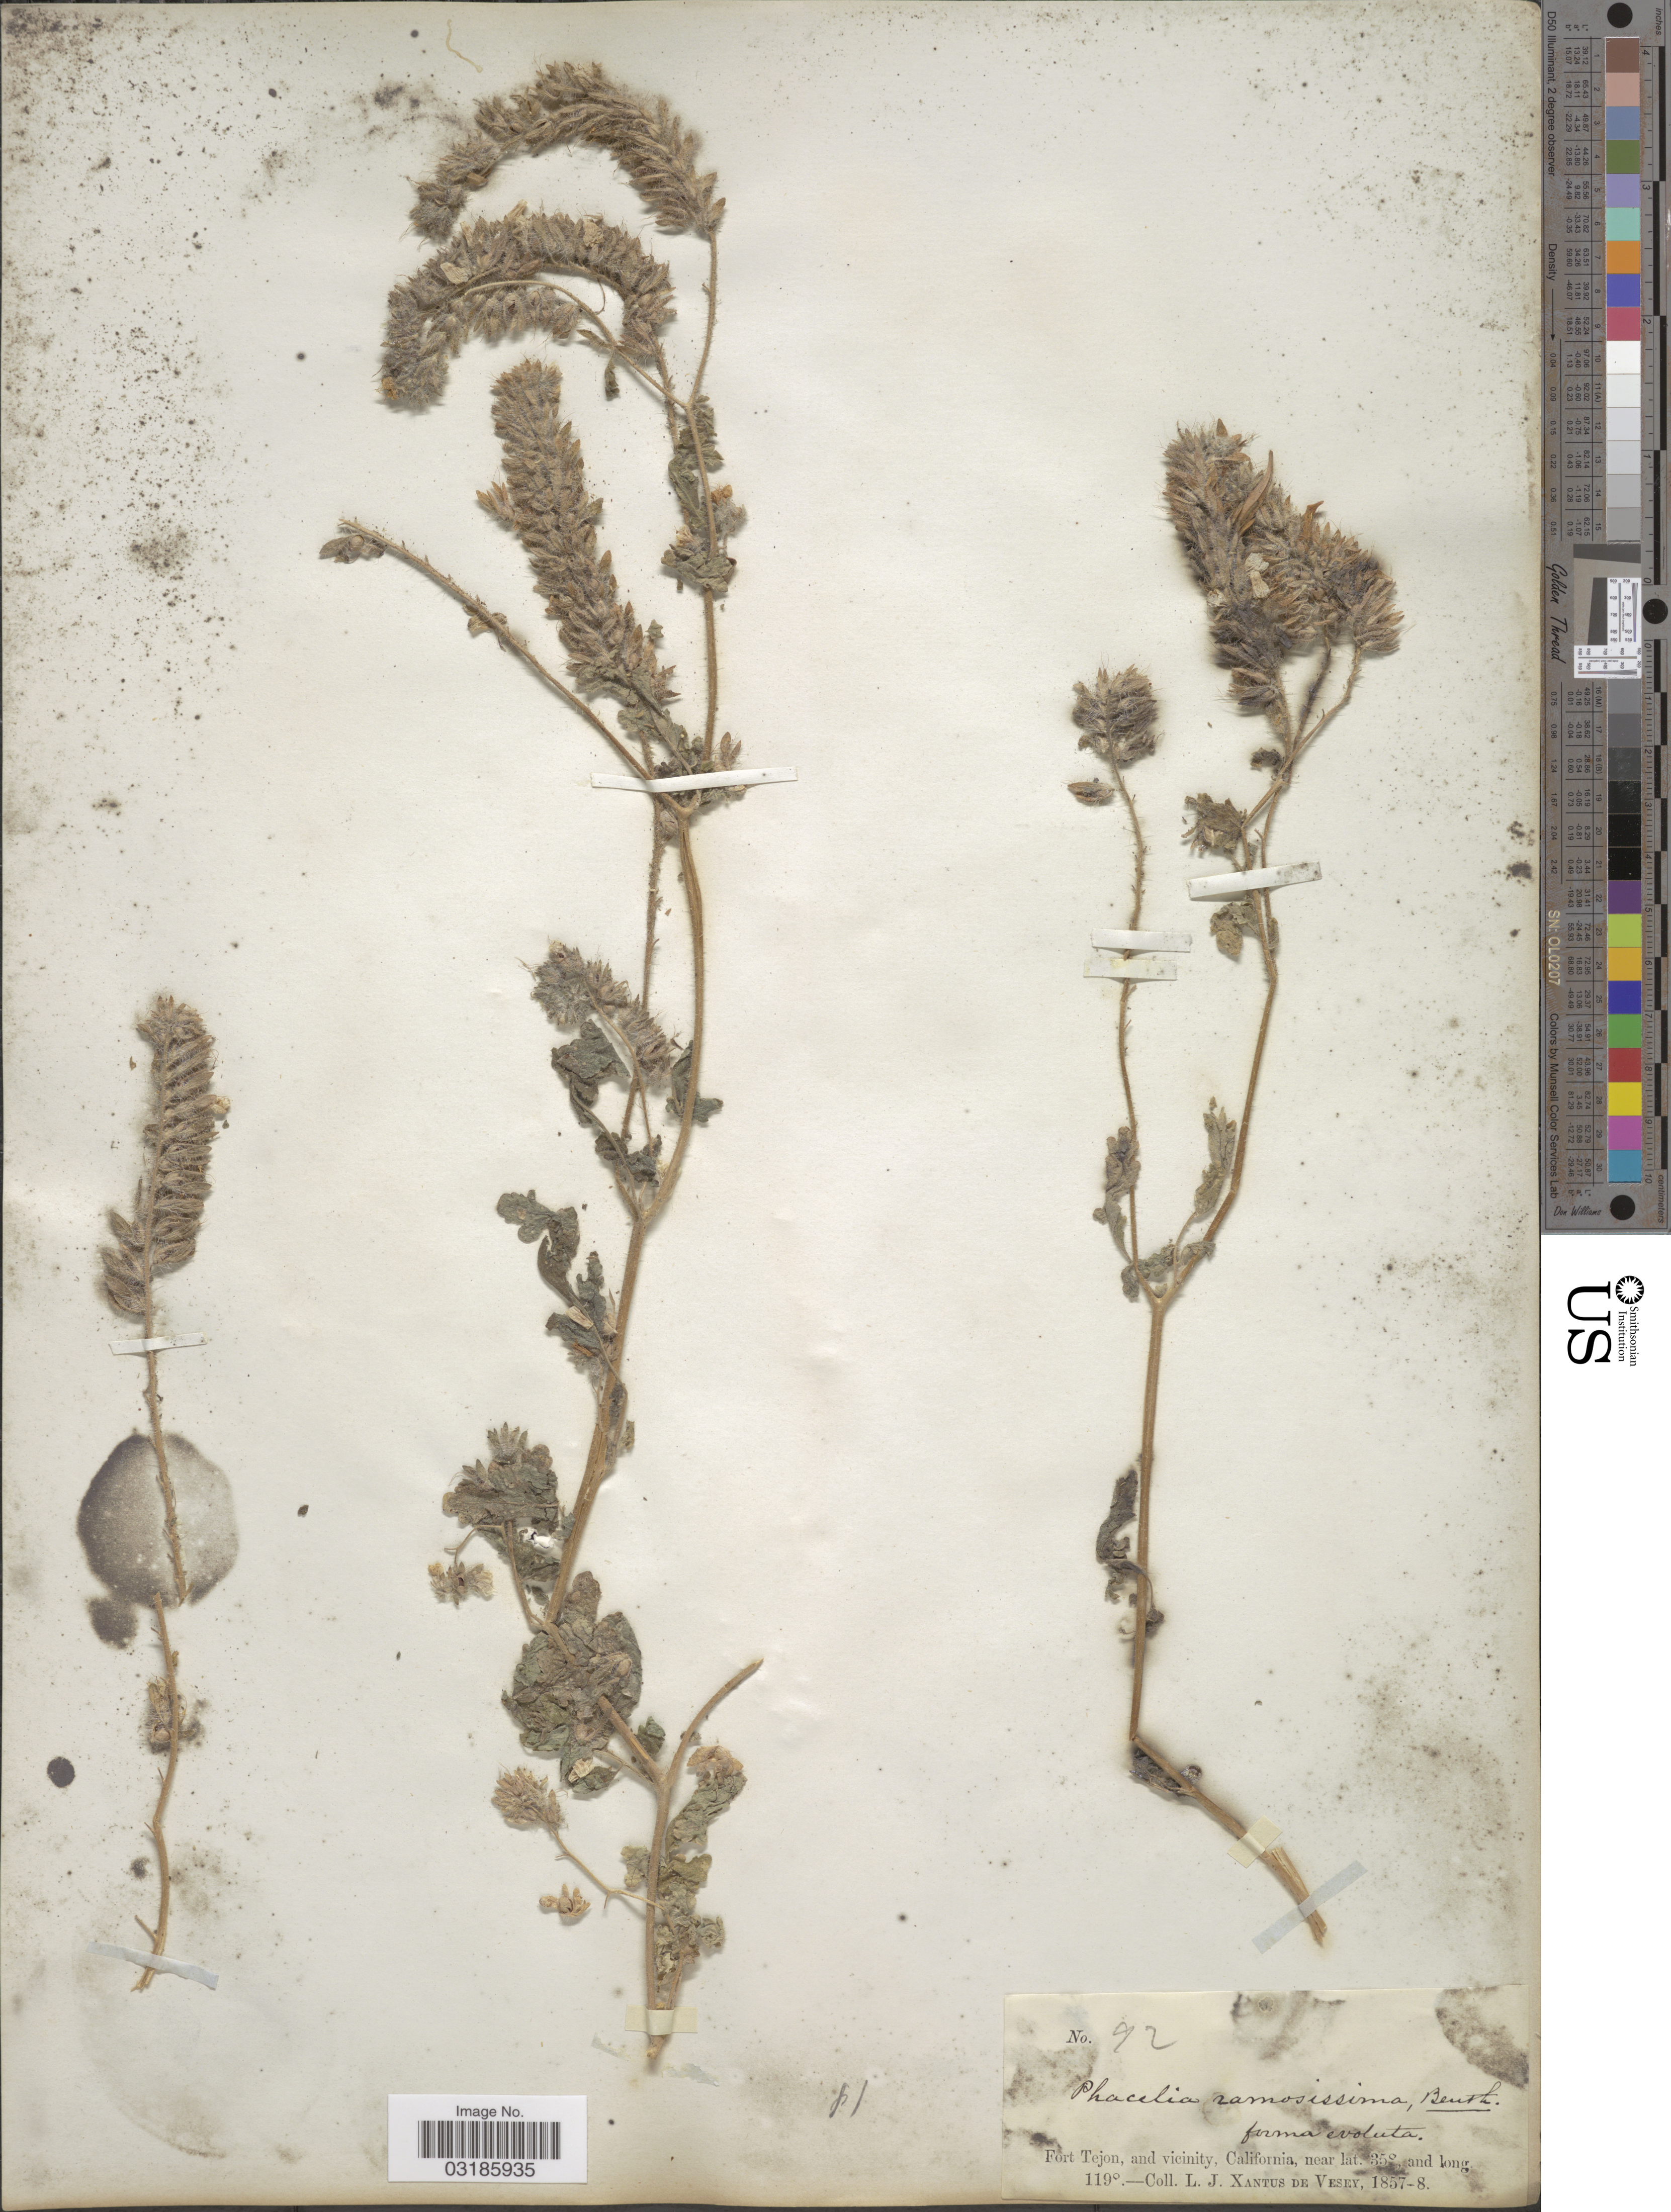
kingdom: Plantae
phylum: Tracheophyta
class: Magnoliopsida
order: Boraginales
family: Hydrophyllaceae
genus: Phacelia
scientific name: Phacelia ramosissima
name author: Douglas ex Lehm.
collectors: L. Xantus de Vesey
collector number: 92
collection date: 1857/1858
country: United States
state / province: California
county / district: Kern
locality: Fort Tejon, and vicinity.